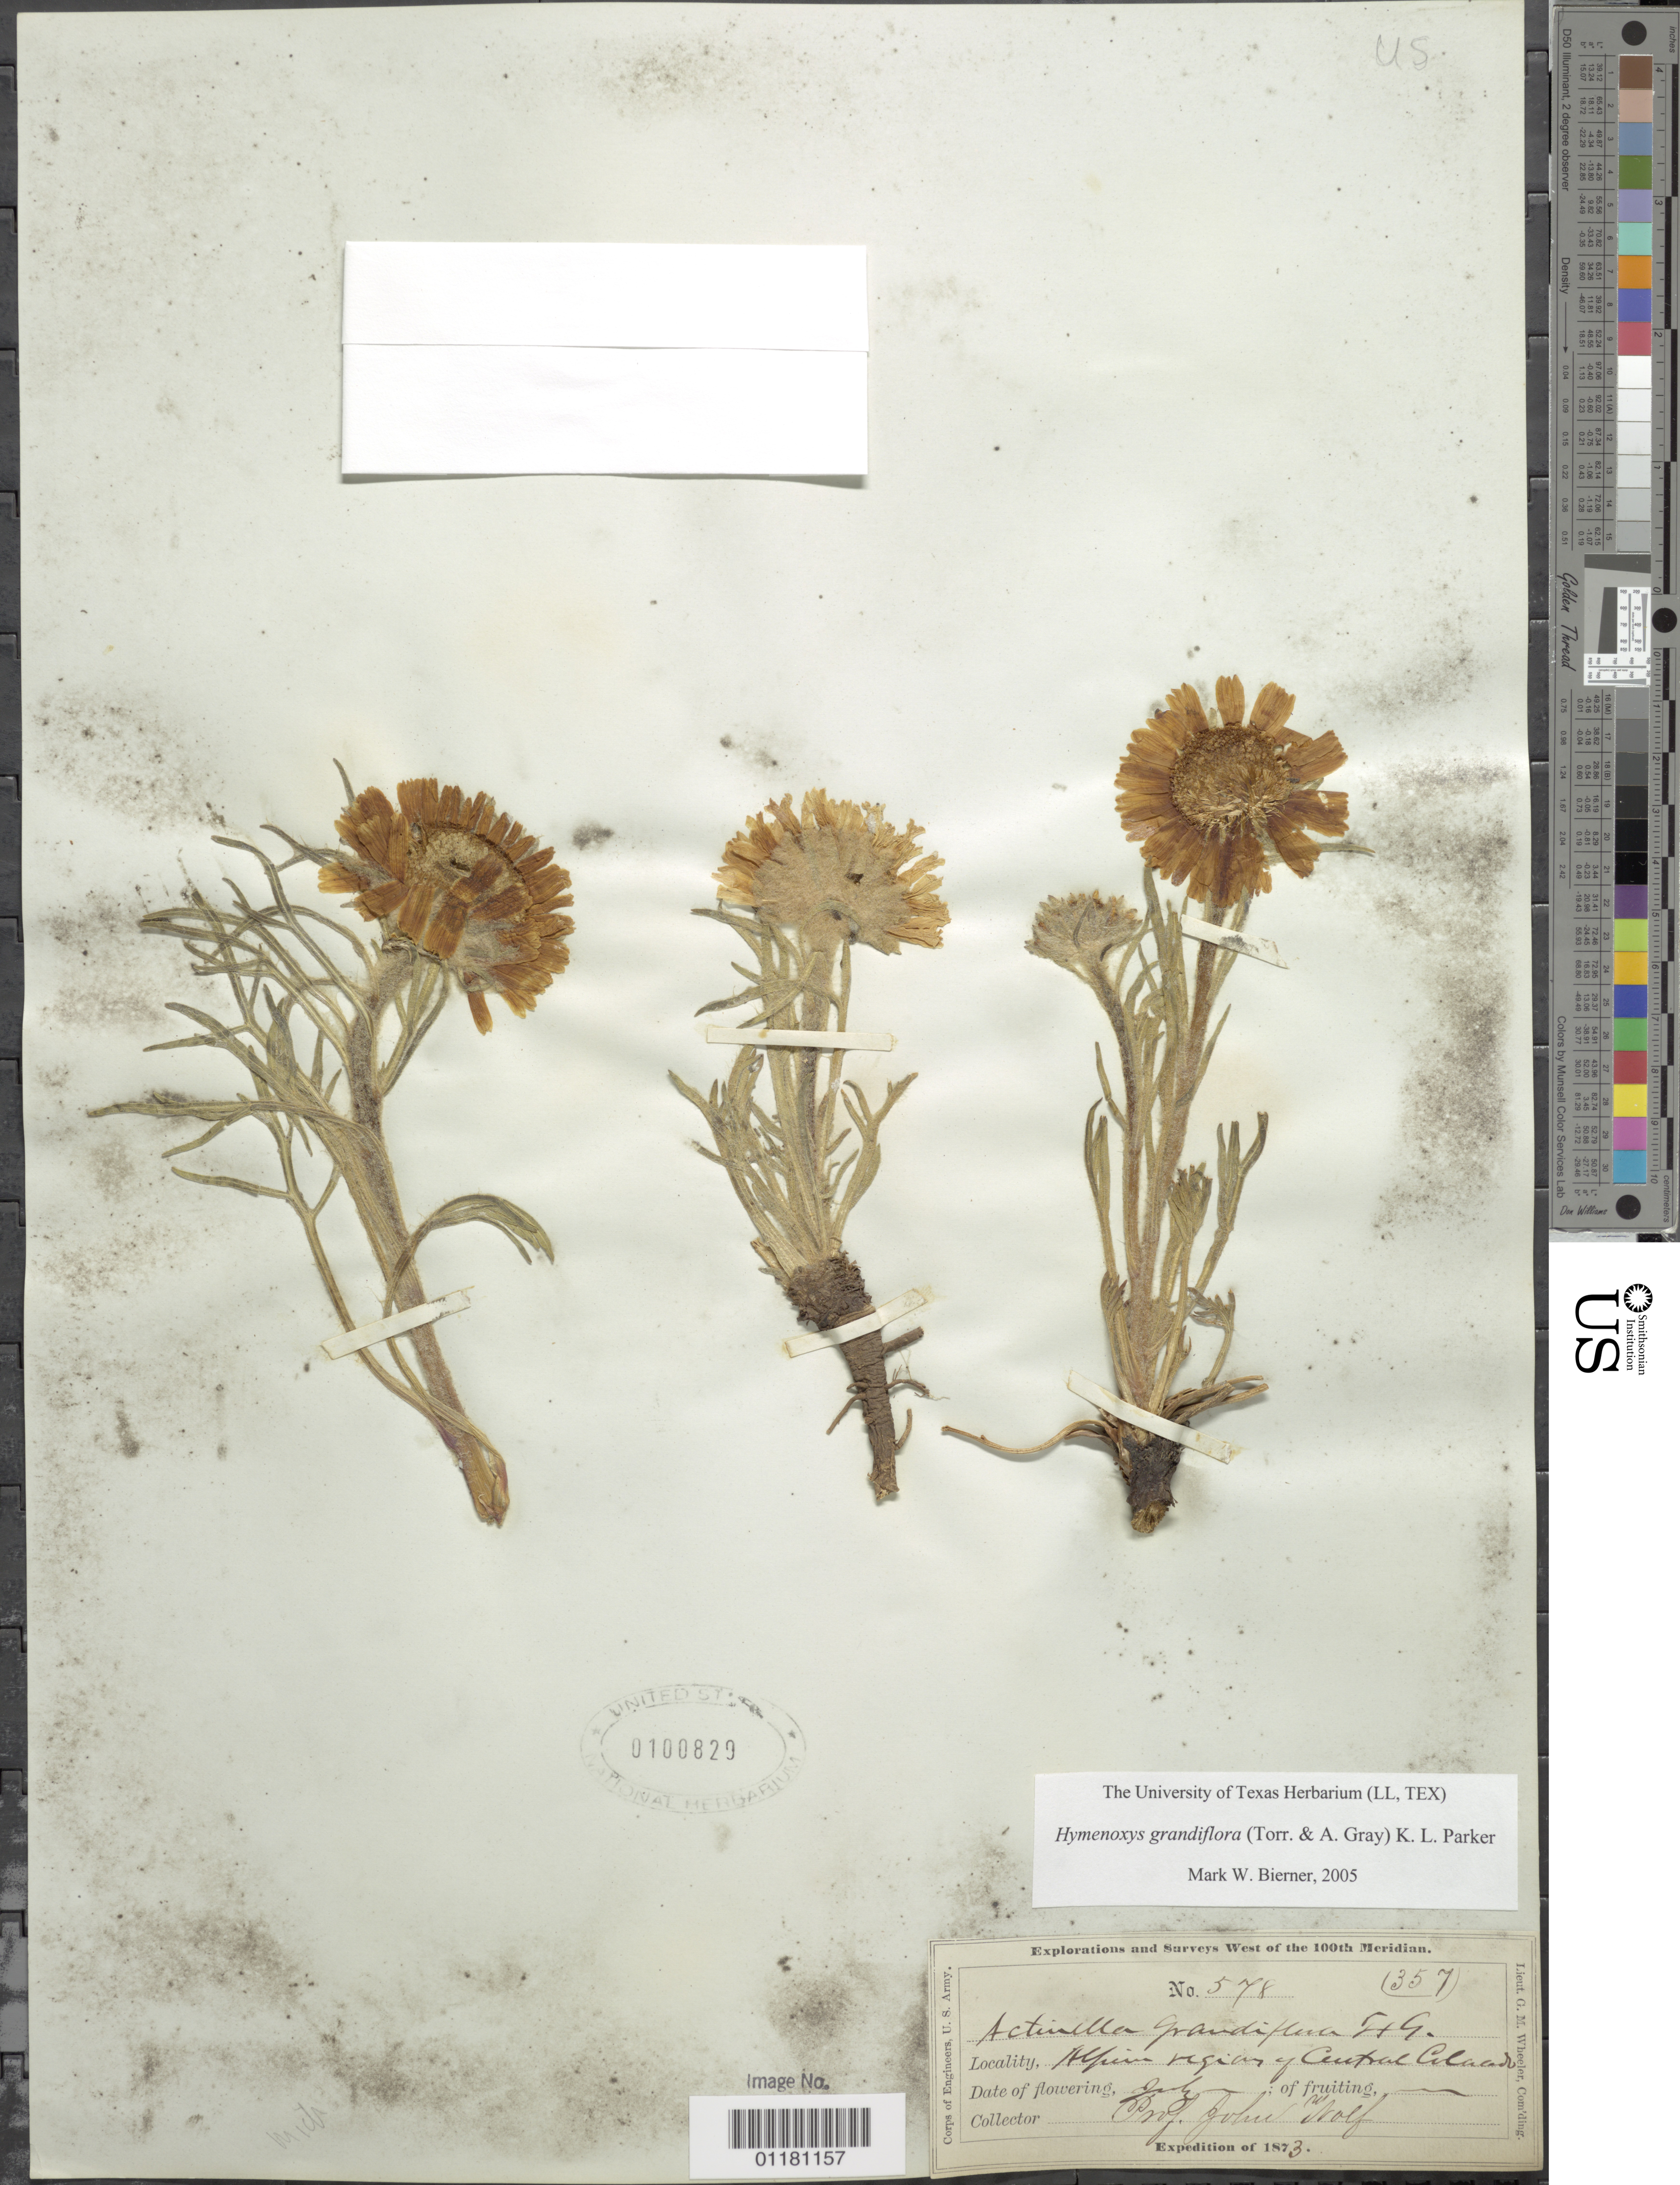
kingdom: Plantae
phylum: Tracheophyta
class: Magnoliopsida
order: Asterales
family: Asteraceae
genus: Actinea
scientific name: Actinea grandiflora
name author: (Torr. & A. Gray) Kuntze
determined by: Bierner, M. W.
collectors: J. Wolf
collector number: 578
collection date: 1873-07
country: United States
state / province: Colorado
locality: Alpine Region of Central Colorado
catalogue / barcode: US 100829